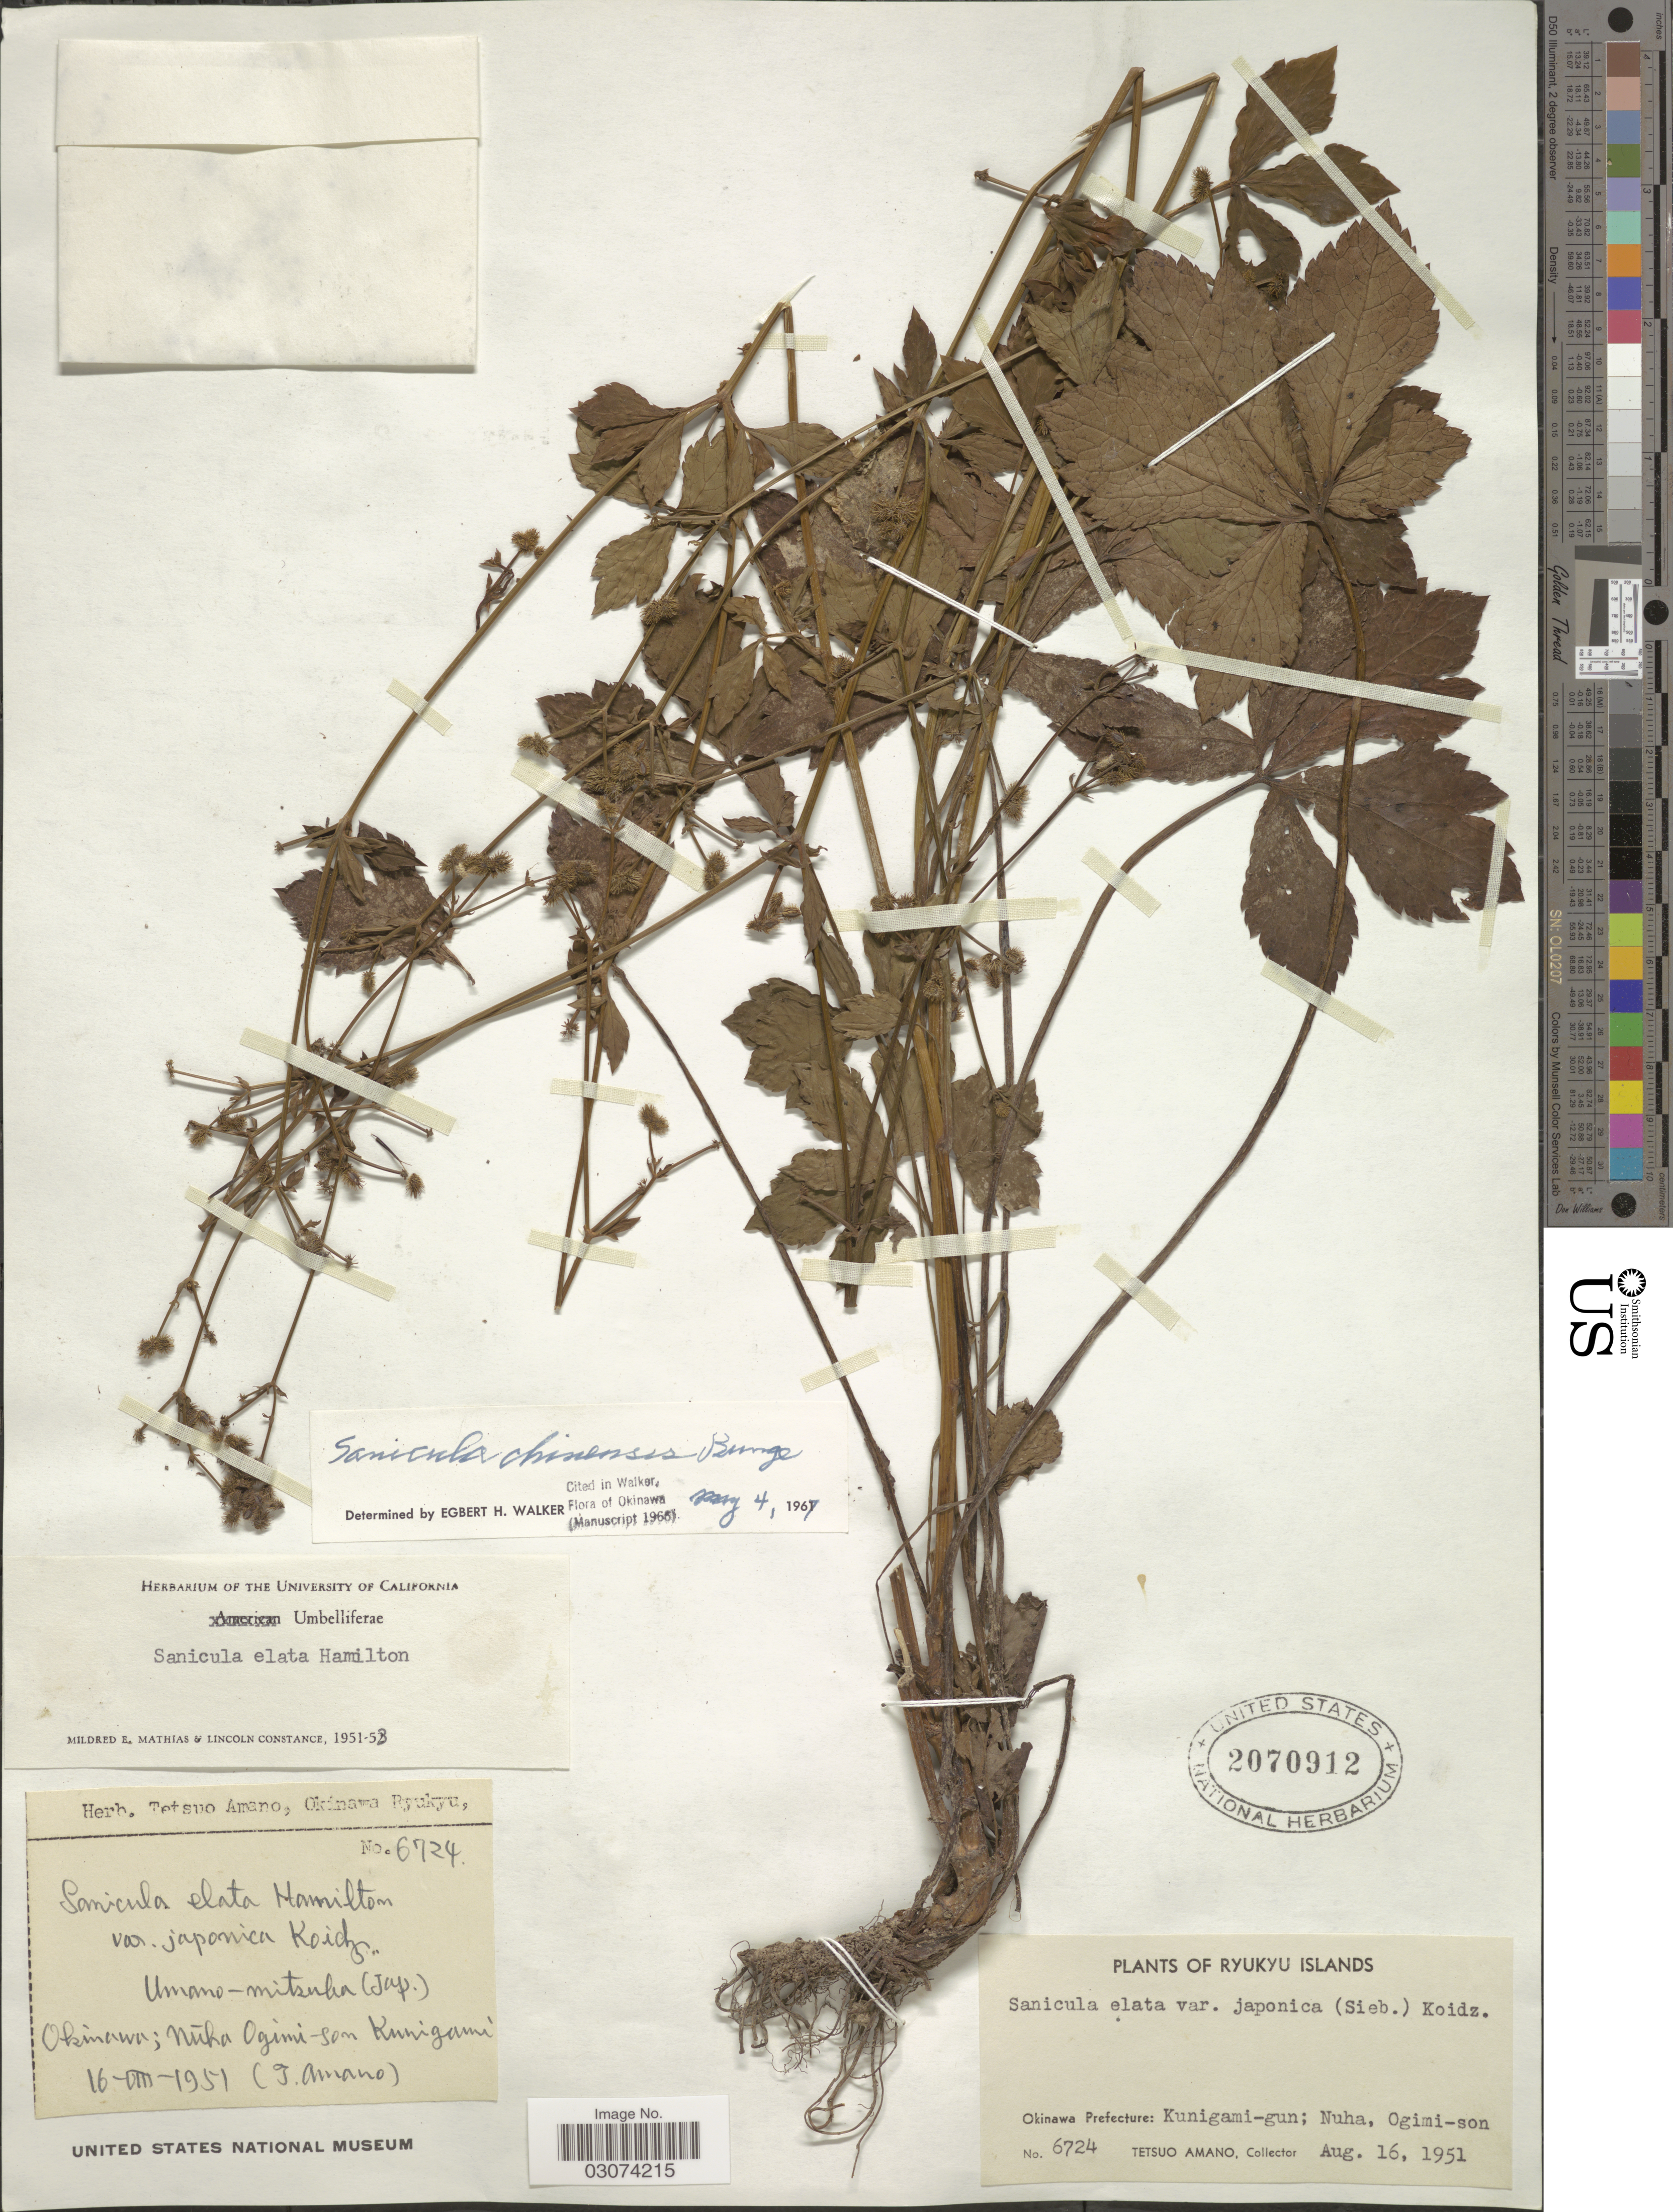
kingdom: Plantae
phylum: Tracheophyta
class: Magnoliopsida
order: Apiales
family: Apiaceae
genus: Sanicula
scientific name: Sanicula chinensis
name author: Bunge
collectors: T. Amano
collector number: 6724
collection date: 1951-08-16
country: Japan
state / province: Okinawa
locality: Ryukyu Islands. Okinawa Prefecture: Kunigami-gun; Nuha, Ogimi-son.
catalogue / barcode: US 2070912